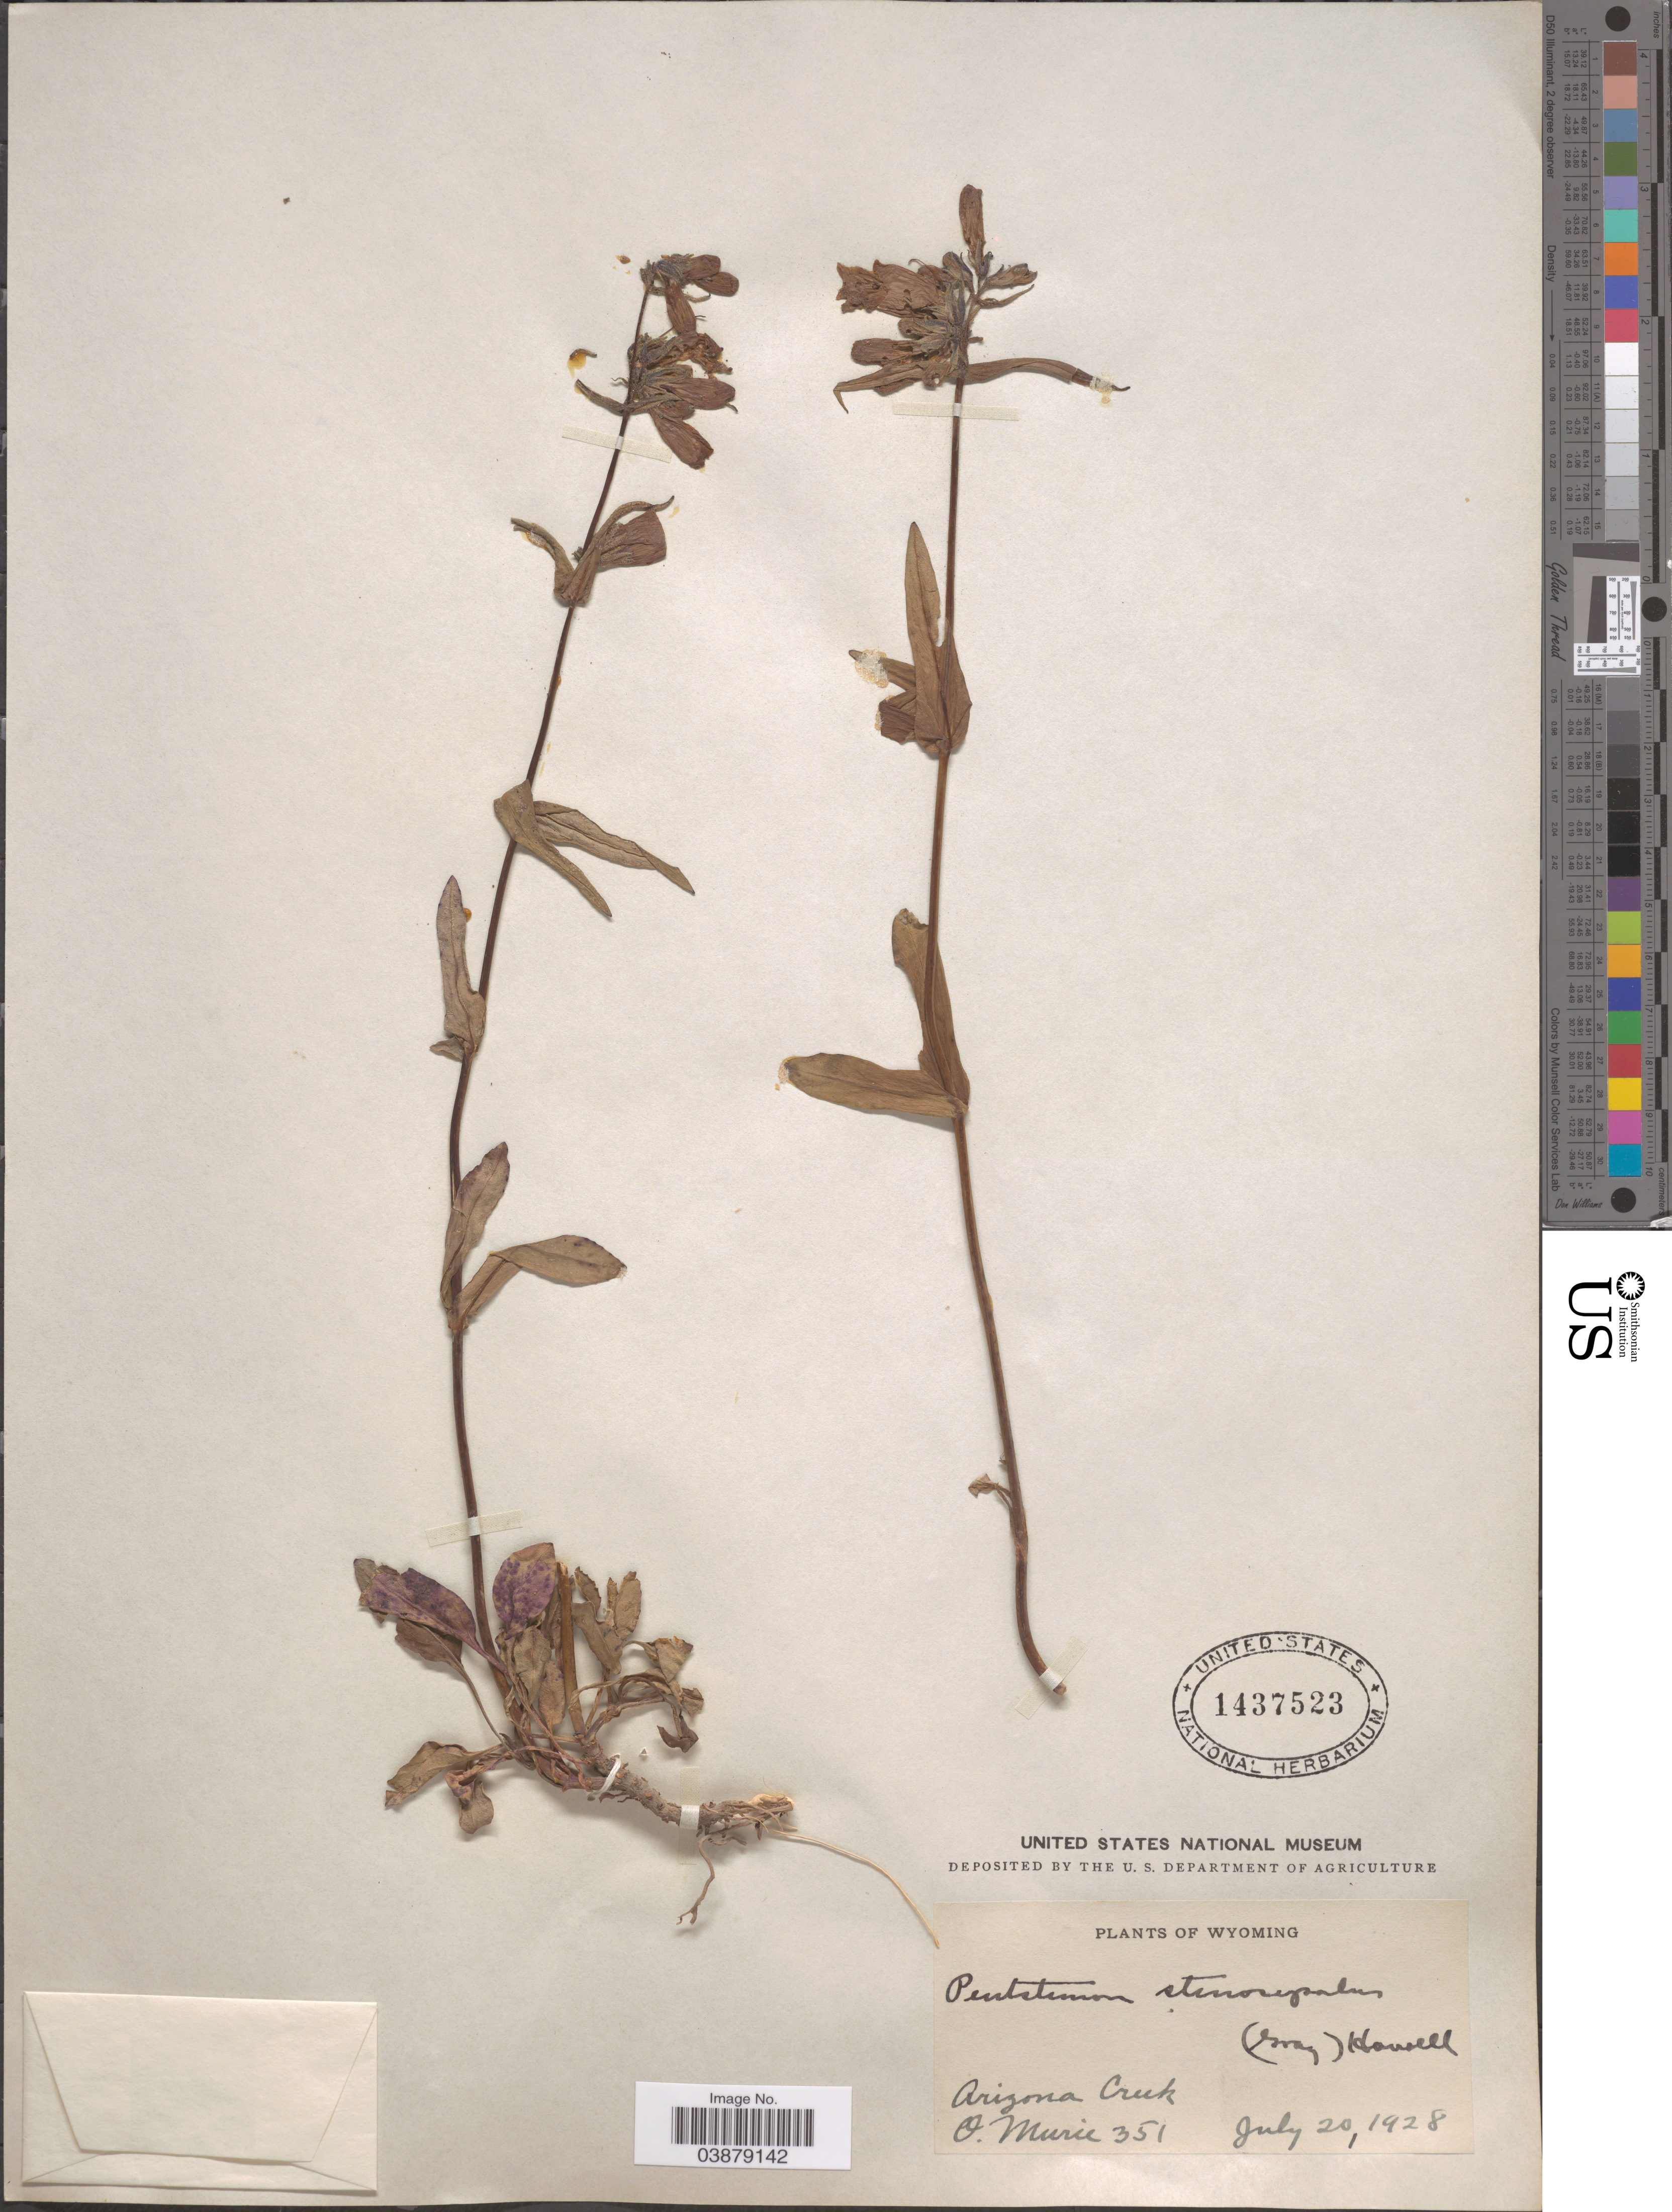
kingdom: Plantae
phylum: Tracheophyta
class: Magnoliopsida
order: Lamiales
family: Plantaginaceae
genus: Penstemon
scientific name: Penstemon whippleanus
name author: A. Gray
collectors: O. Murie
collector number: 351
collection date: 1928-07-20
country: United States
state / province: Wyoming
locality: Arizona Creek.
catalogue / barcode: US 1437523